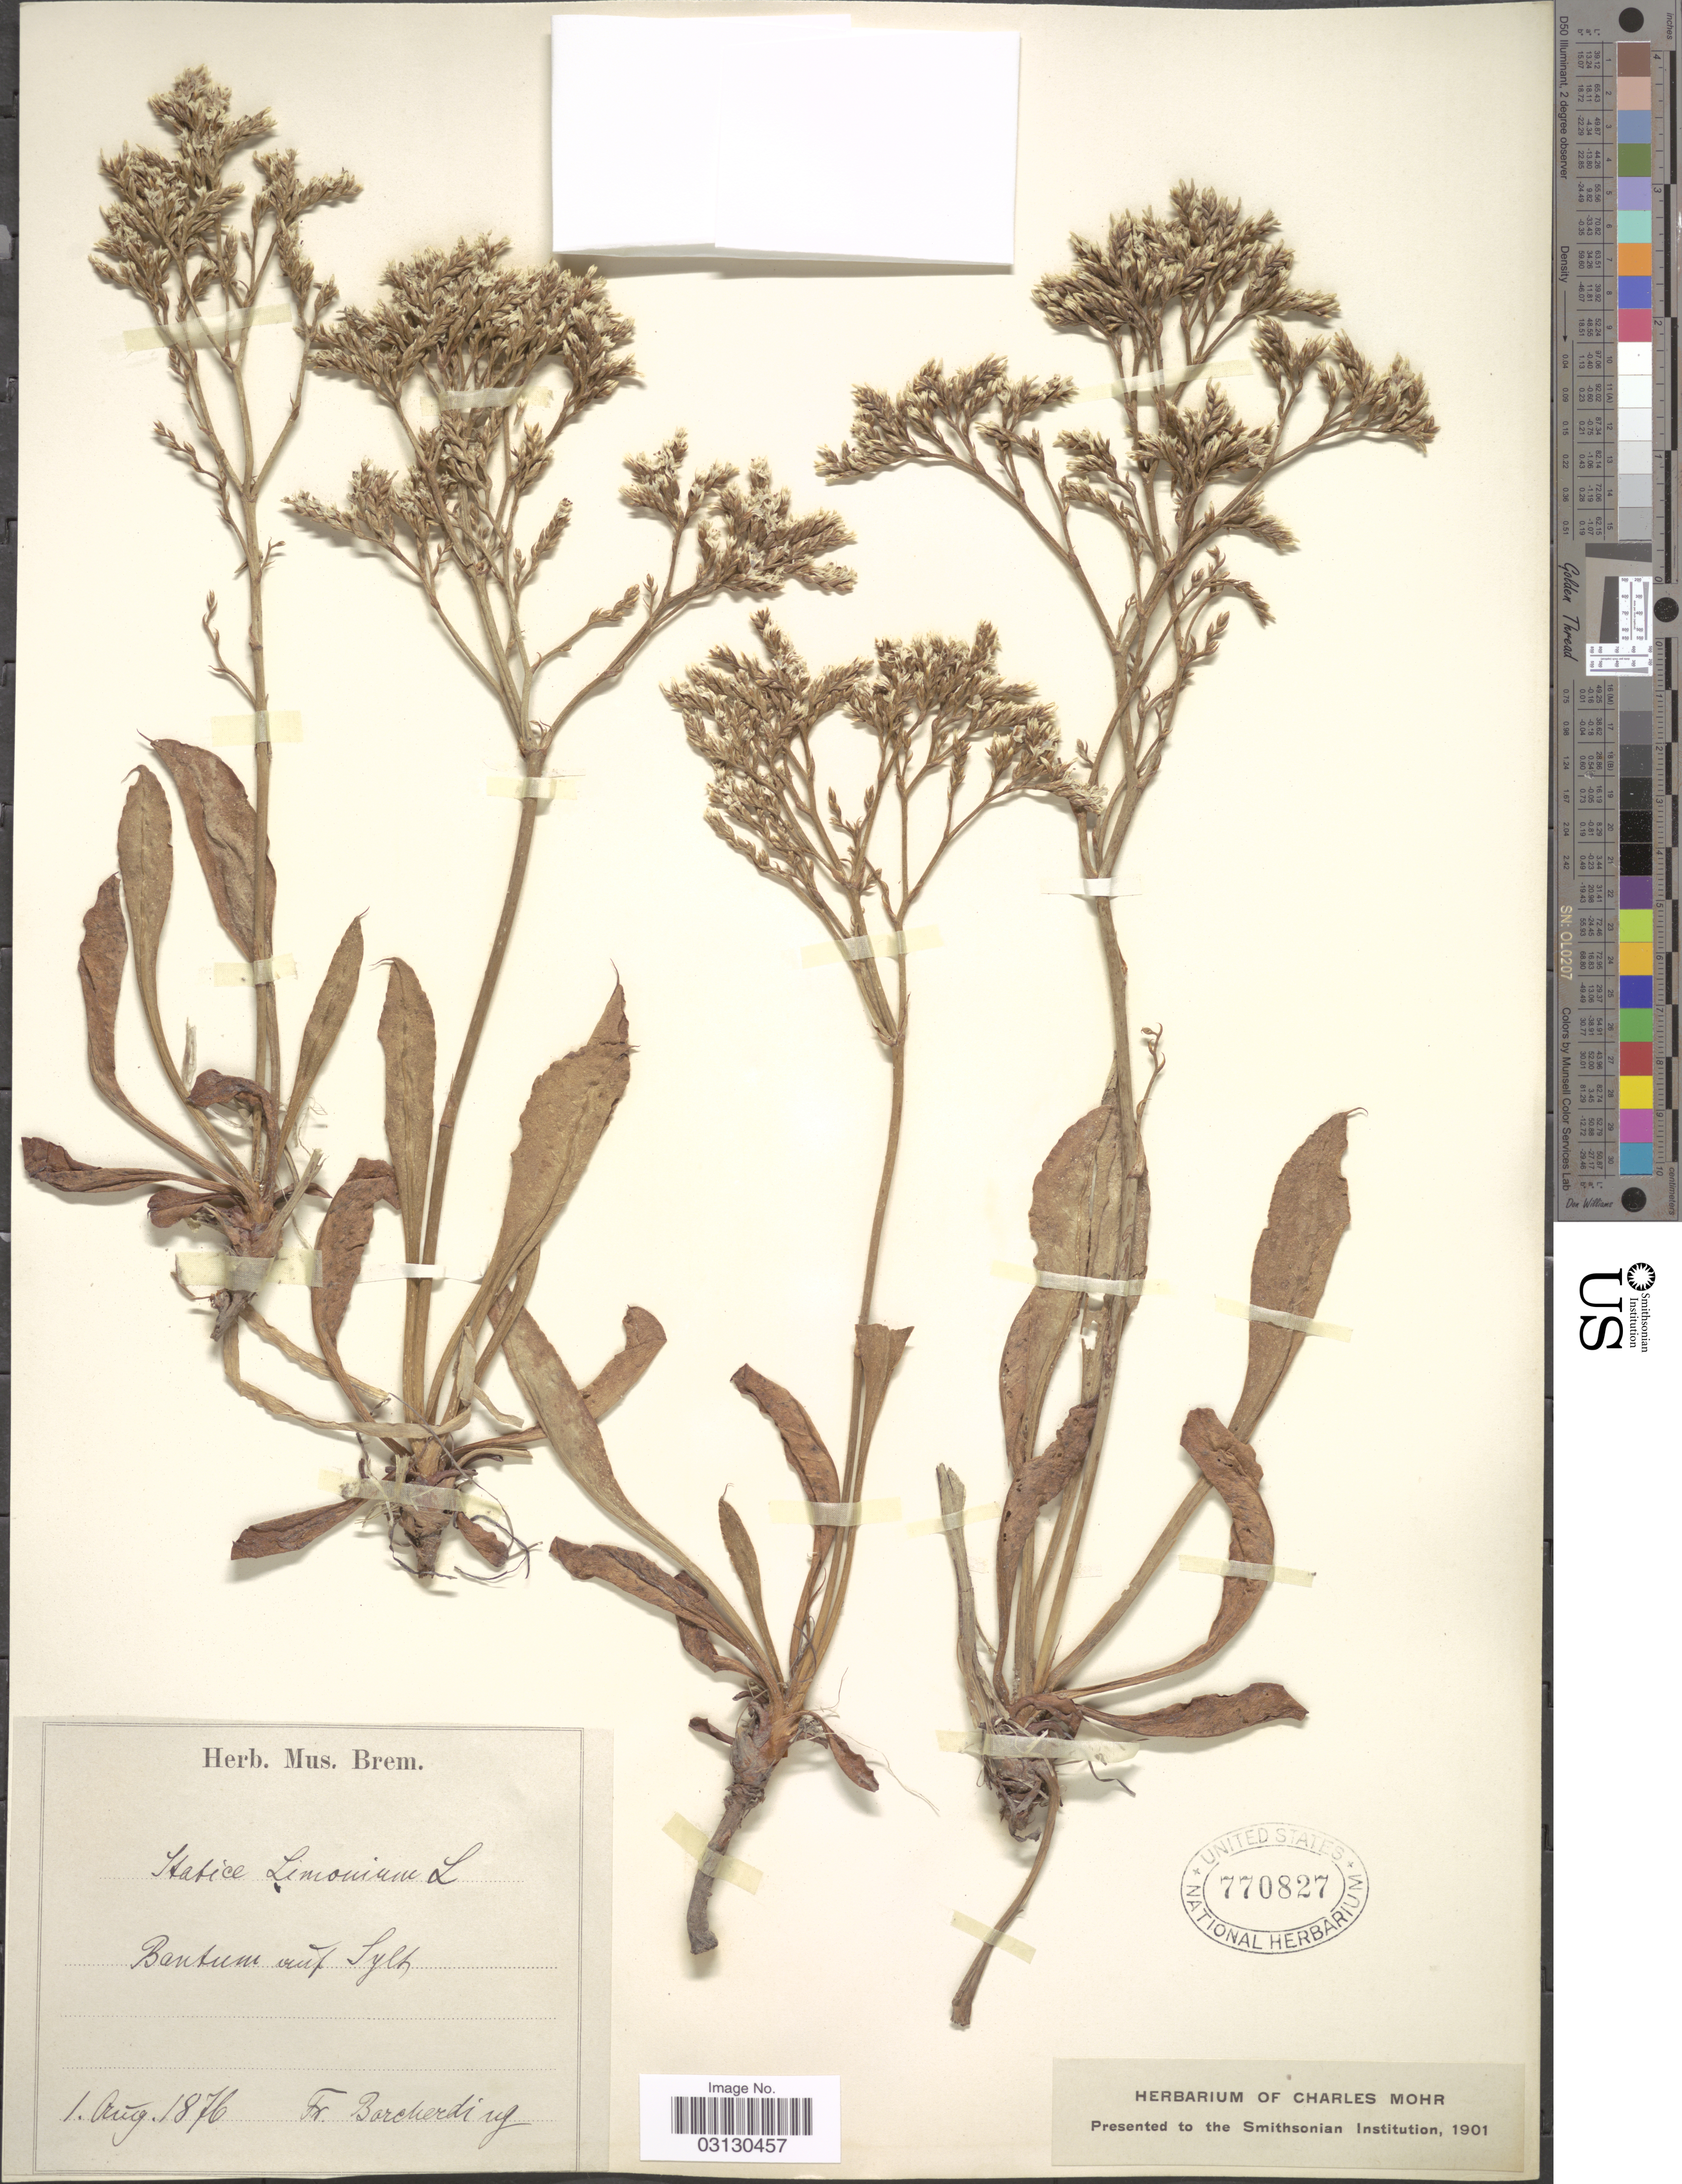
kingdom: Plantae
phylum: Tracheophyta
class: Magnoliopsida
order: Caryophyllales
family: Plumbaginaceae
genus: Limonium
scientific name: Limonium limonium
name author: (L.) A.Lyons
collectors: Barcherding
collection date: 1876-08-01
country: Indonesia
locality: Bantum auf Sylh.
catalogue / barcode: US 770827